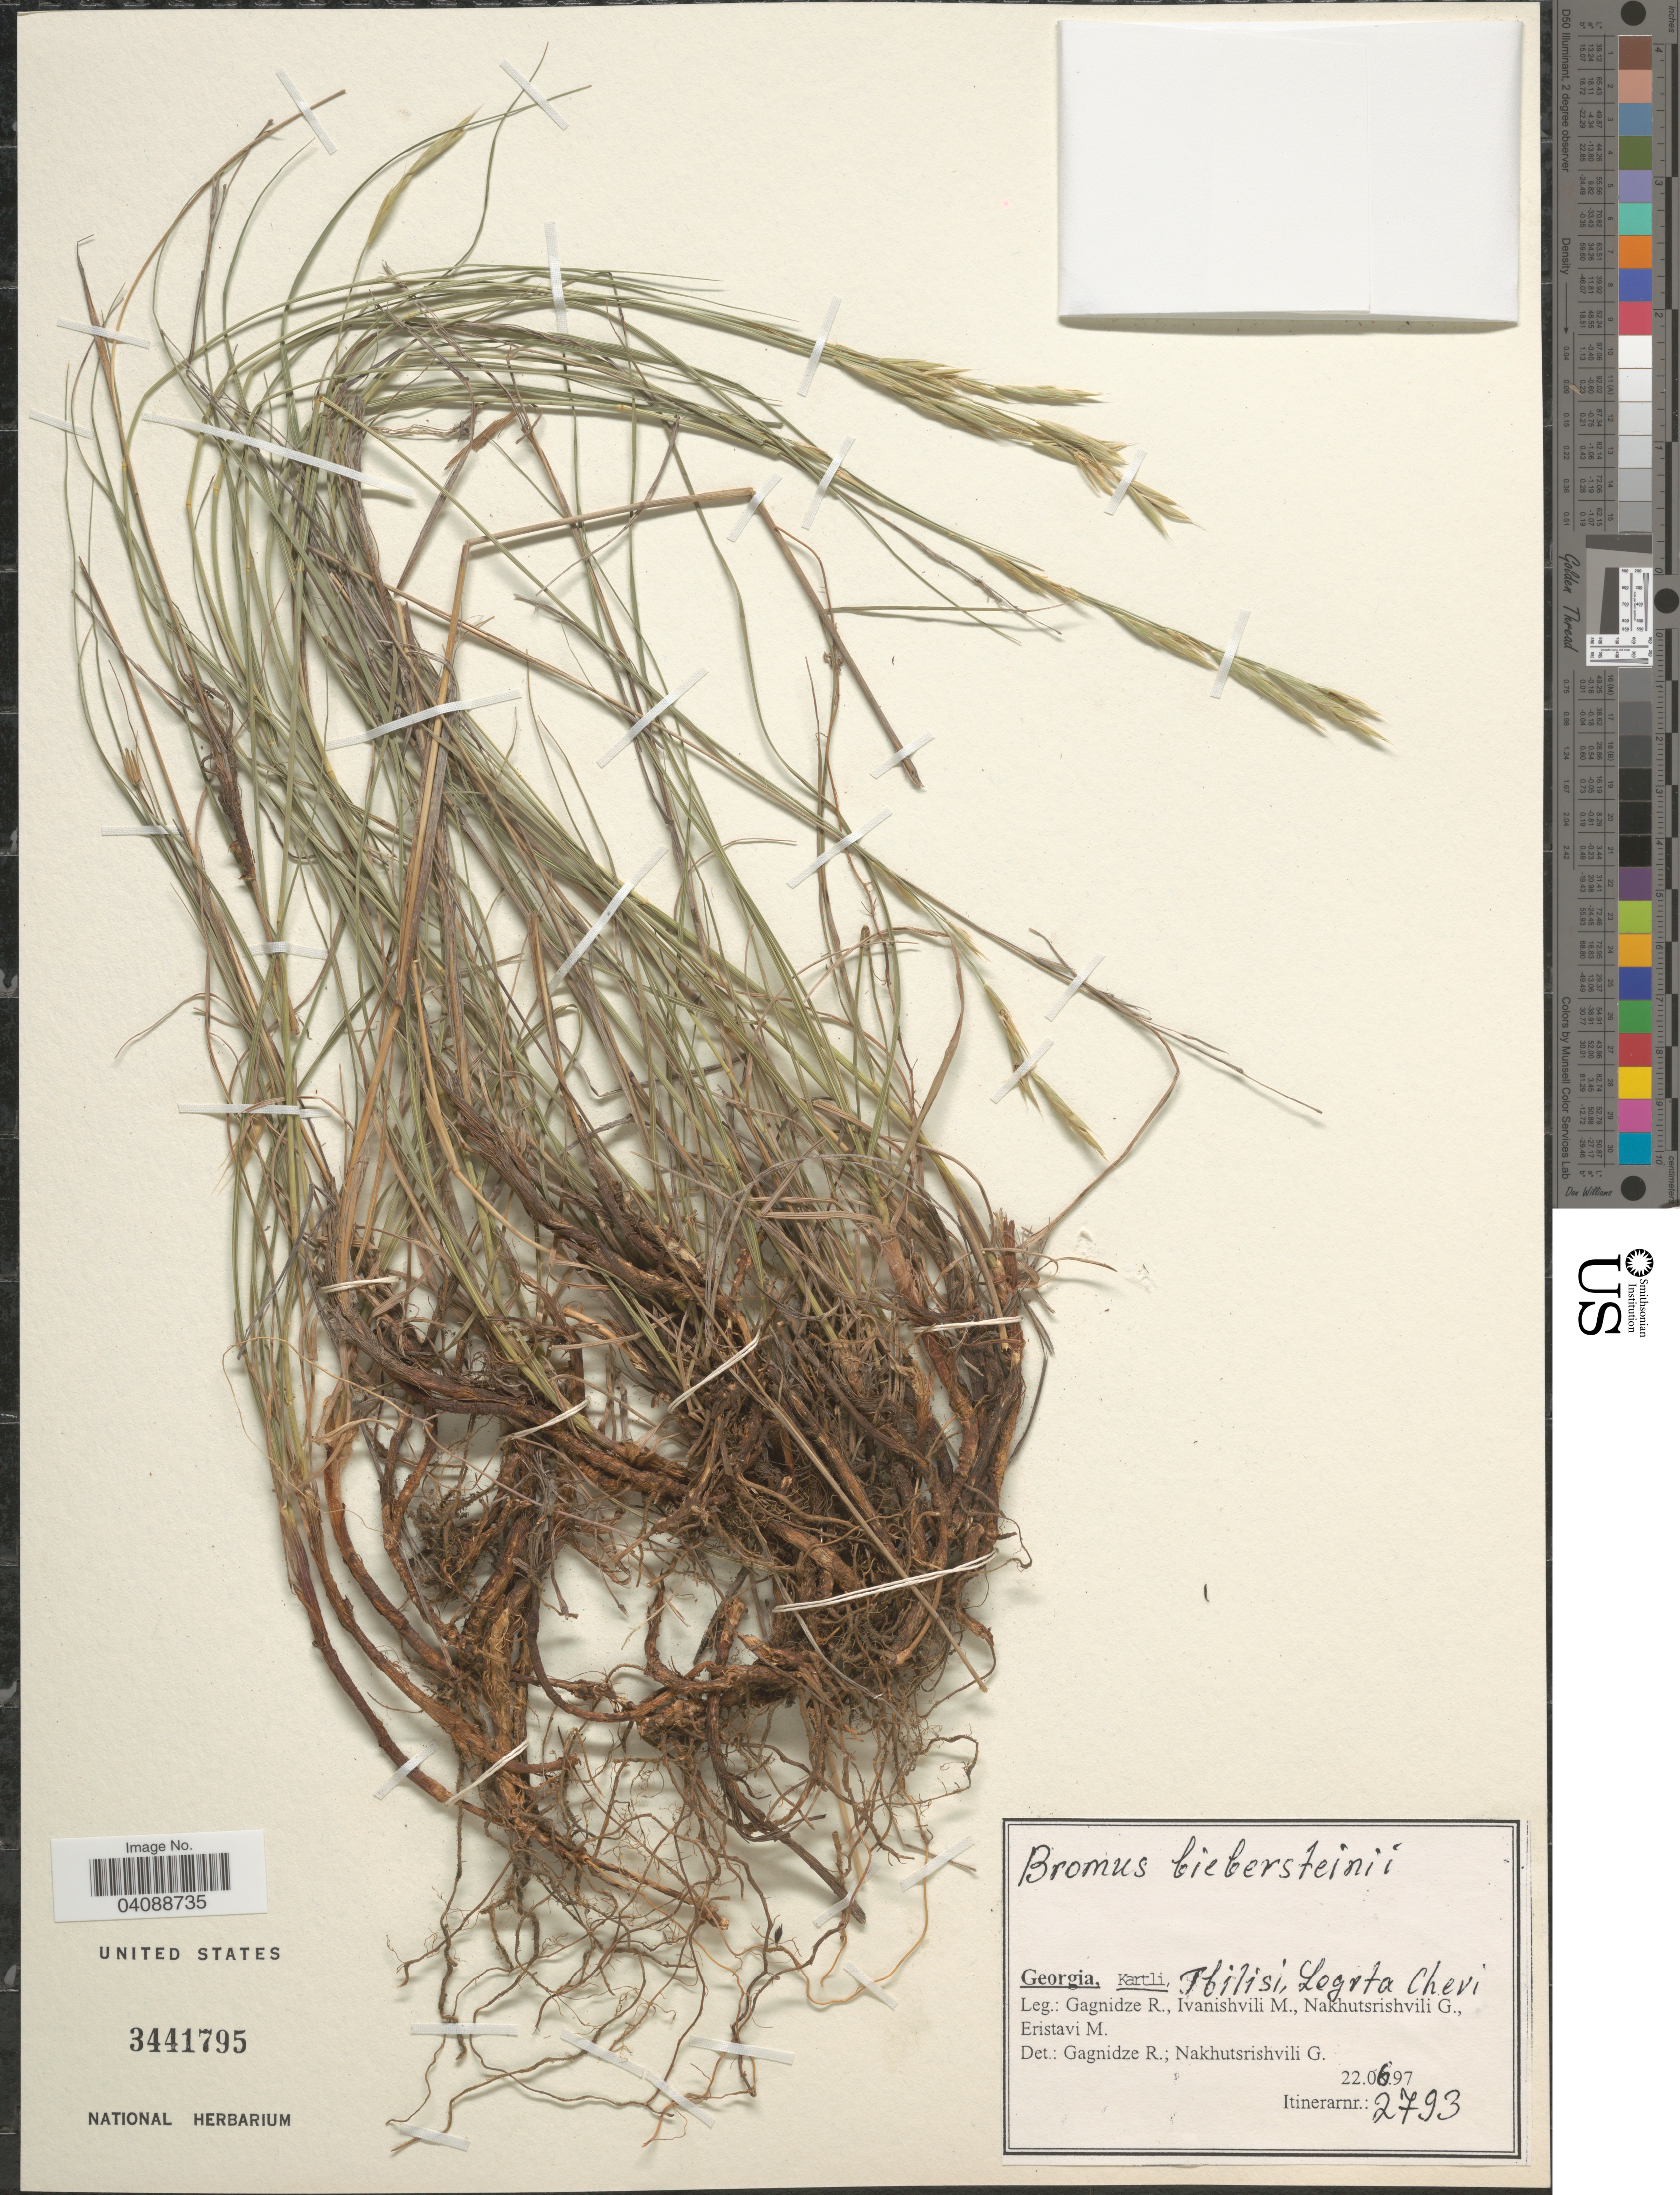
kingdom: Plantae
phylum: Tracheophyta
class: Liliopsida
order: Poales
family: Poaceae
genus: Bromus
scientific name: Bromus biebersteinii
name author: Roem. & Schult.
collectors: R. Gagnidze, M. Ivanishvili, G. Nakhutsrishvili & M. Eristavi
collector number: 2793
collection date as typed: Transcribed d/m/y: 22/6/97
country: United States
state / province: Georgia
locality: Kartli, Tfilisi, Legrta Chevi.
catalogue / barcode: US 3441795